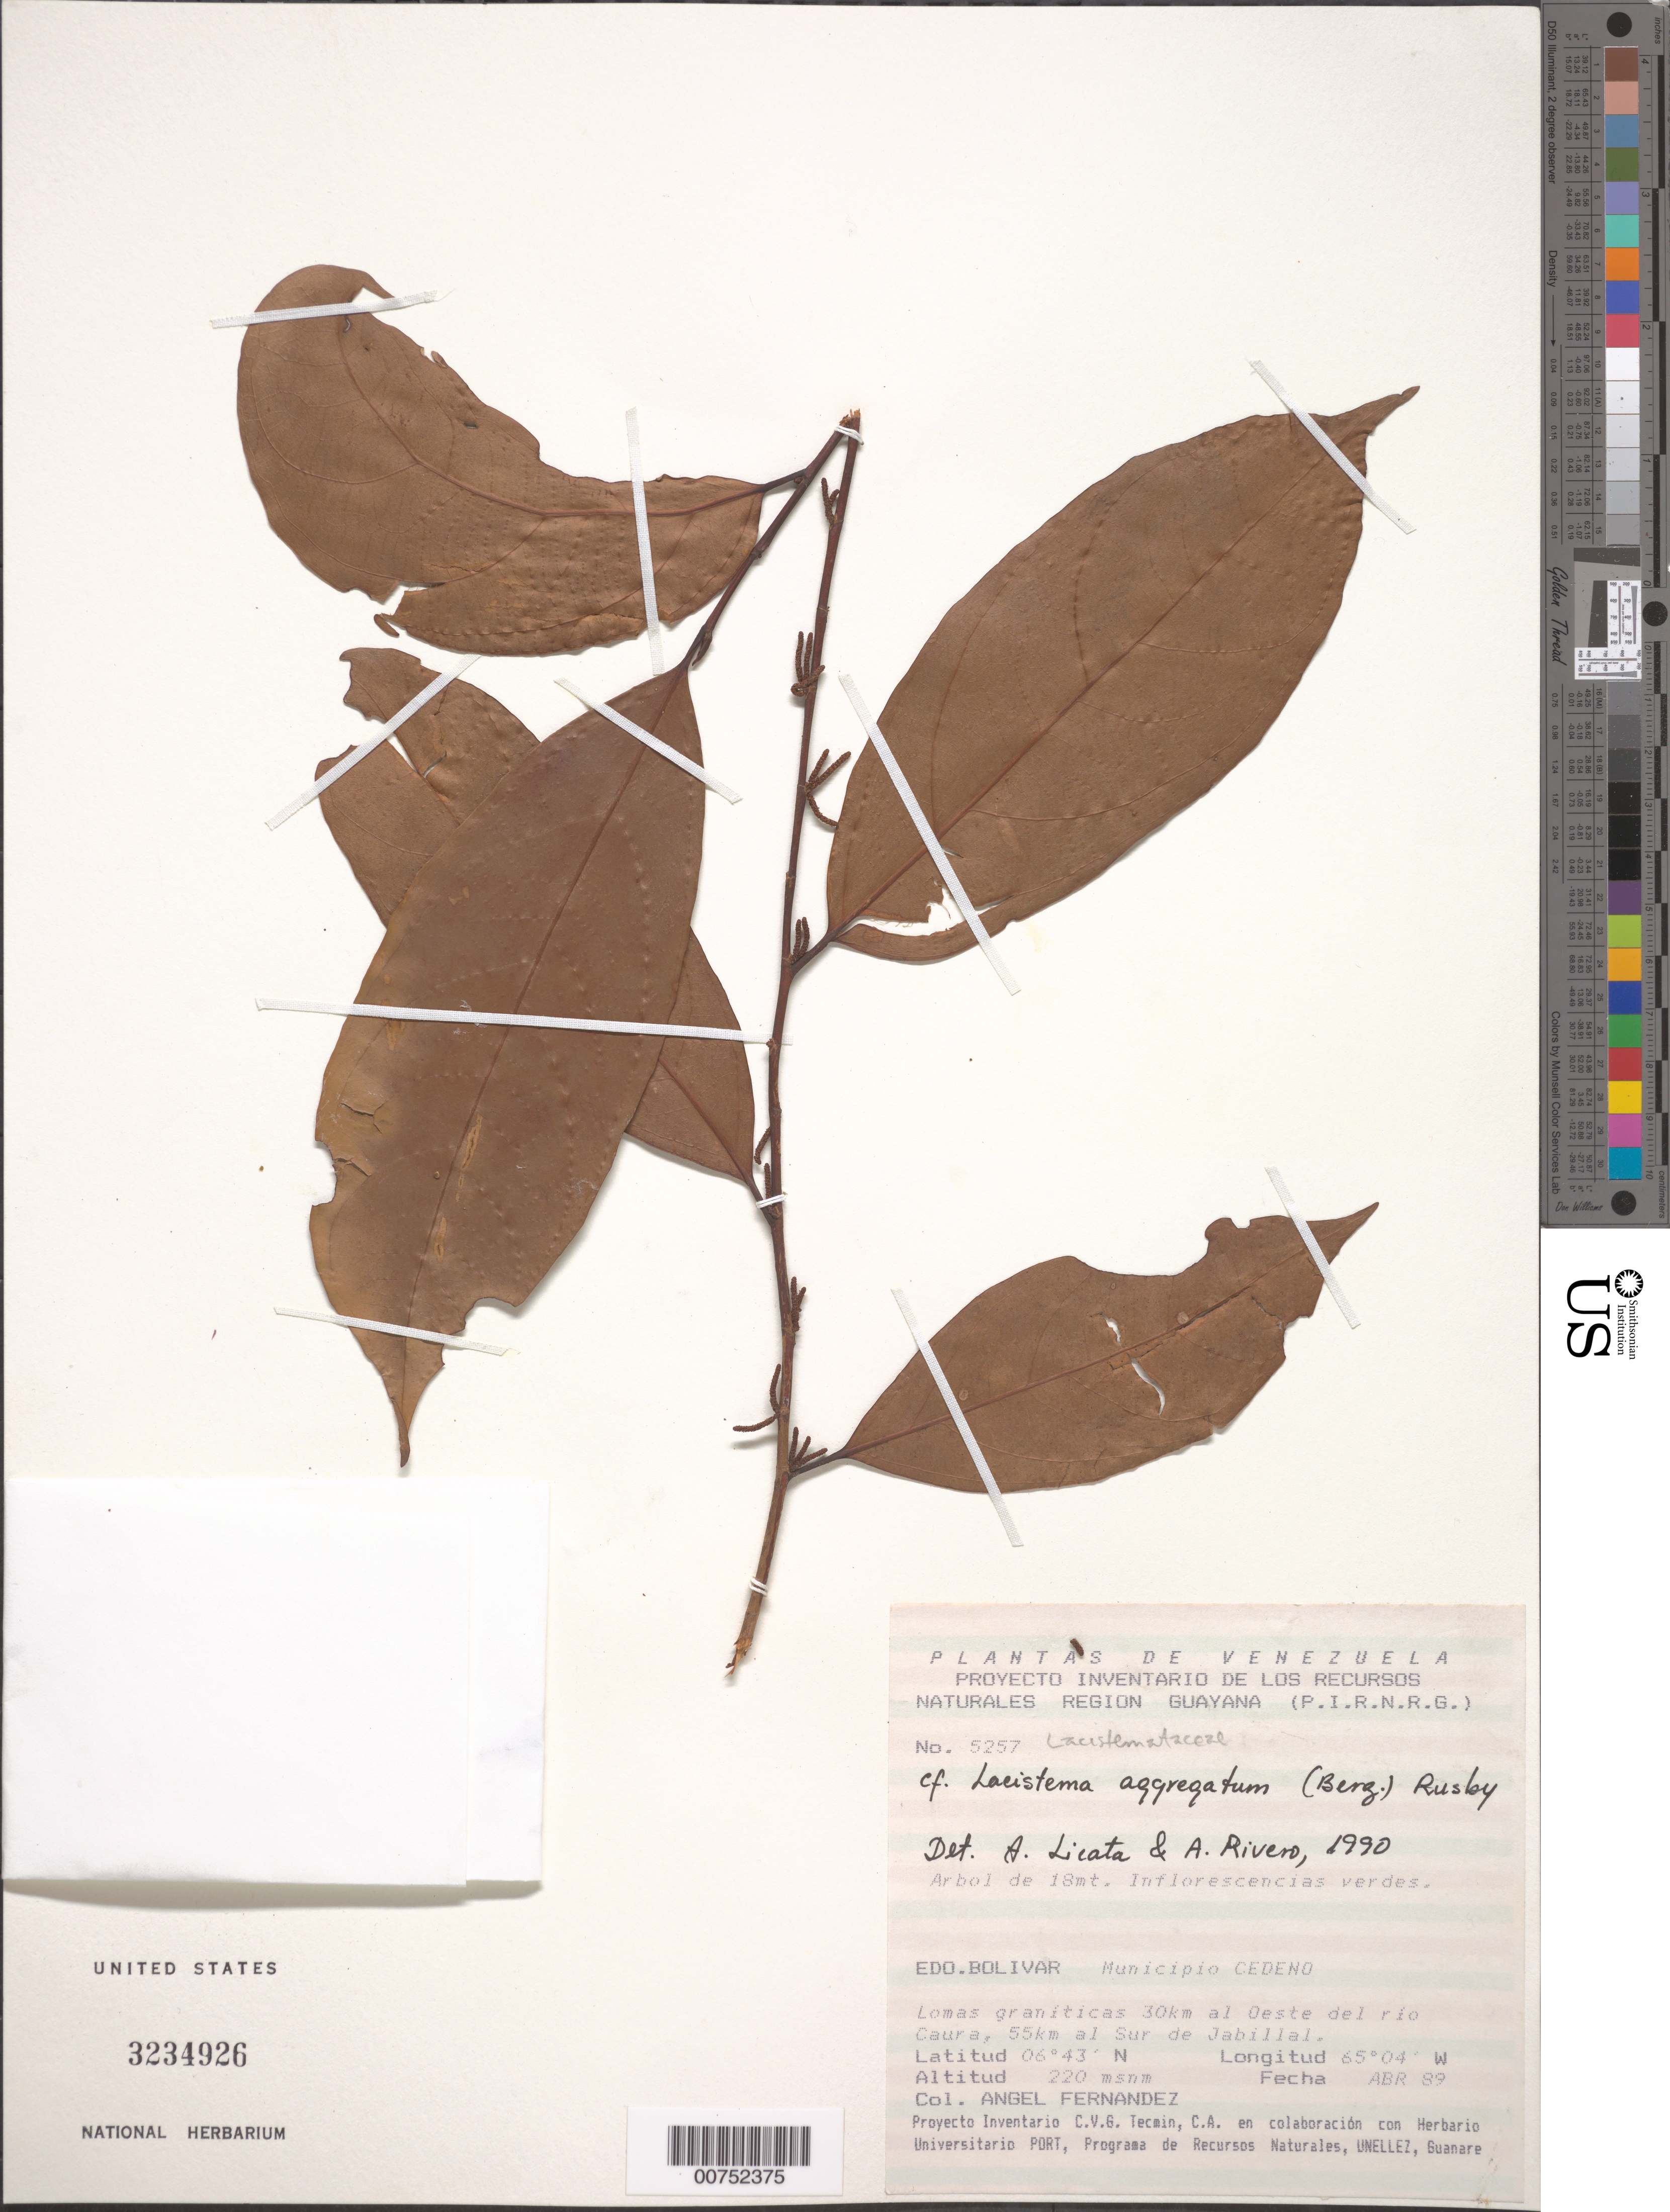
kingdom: Plantae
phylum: Tracheophyta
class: Magnoliopsida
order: Malpighiales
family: Lacistemataceae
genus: Lacistema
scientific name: Lacistema aggregatum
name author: (P.J. Bergius) Rusby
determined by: Licata, A.; Rivero, A.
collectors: A. Fernández & E. Sanoja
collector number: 5257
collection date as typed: Apr-89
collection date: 1989-04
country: Venezuela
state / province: Bolívar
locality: Mun. Cedeño, 30 km al Oeste del Río Caura, 55 km al Sur de Jabillal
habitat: Granitic hills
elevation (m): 220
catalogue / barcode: US 3234926